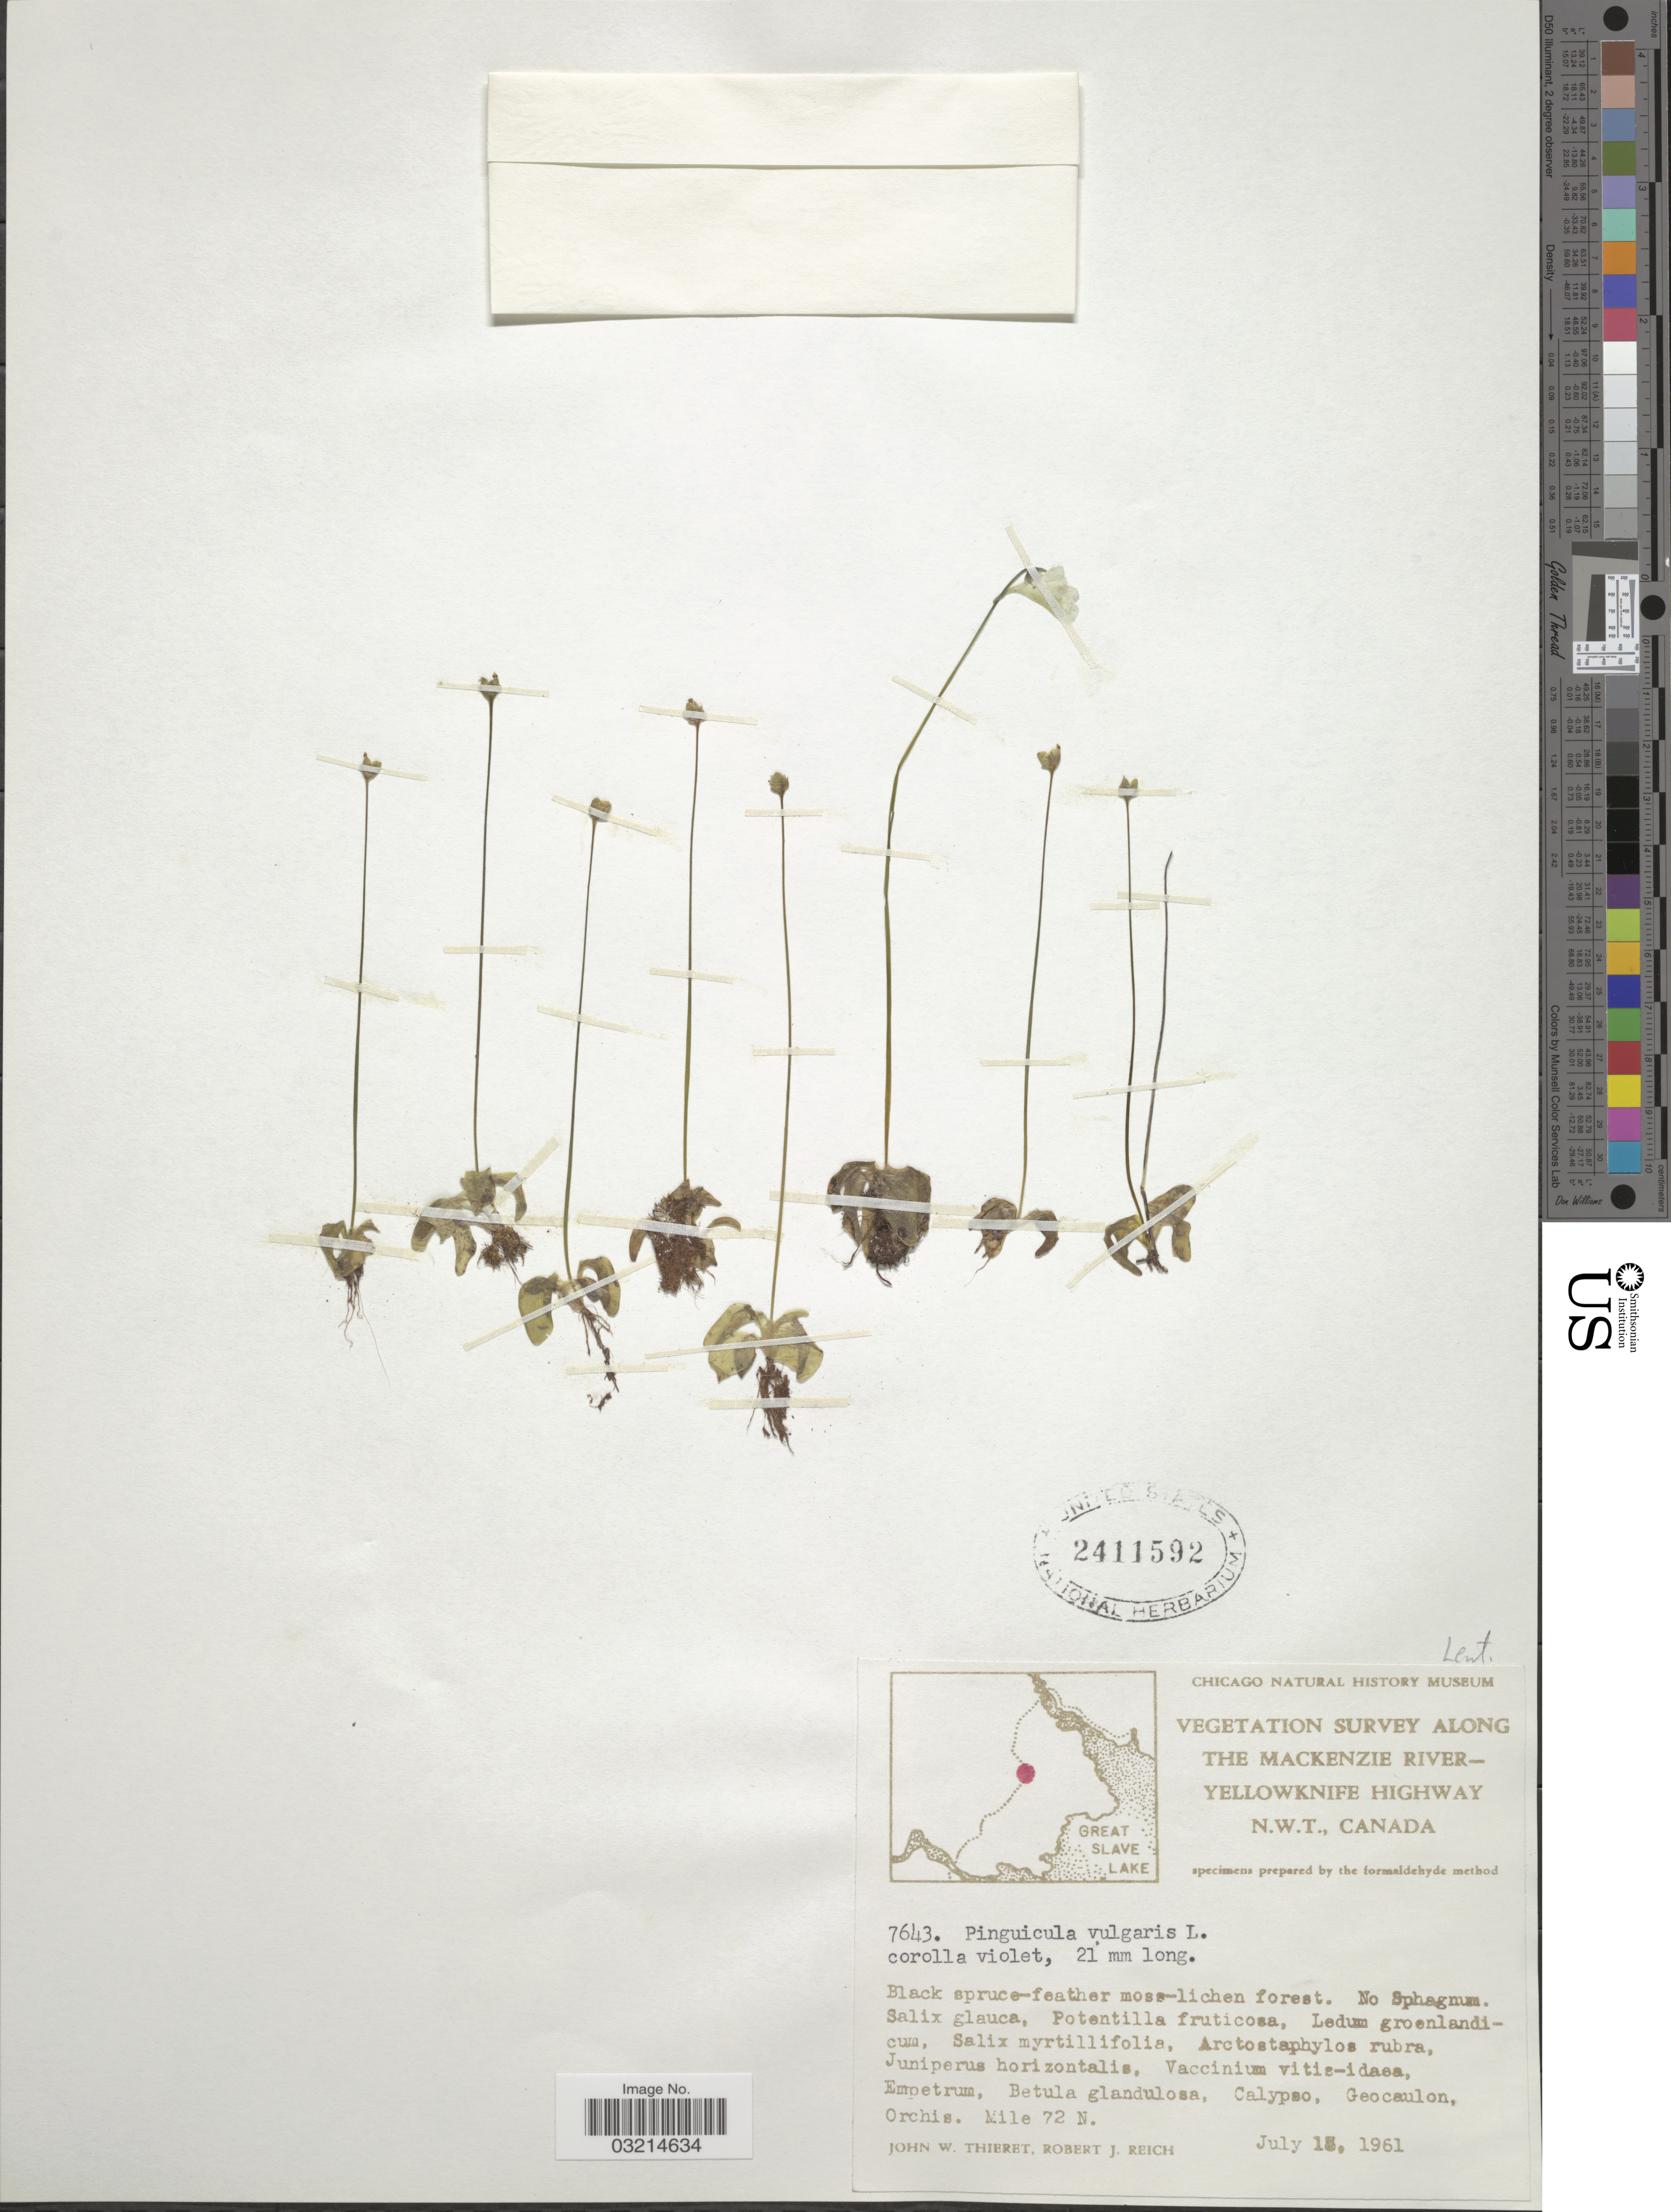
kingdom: Plantae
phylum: Tracheophyta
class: Magnoliopsida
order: Lamiales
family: Lentibulariaceae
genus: Pinguicula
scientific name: Pinguicula vulgaris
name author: L.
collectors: J. W. Thieret & R. Reich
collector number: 7643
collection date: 1961-07-13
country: Canada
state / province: Northwest Territories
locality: Vegetation Survey along The Mackenzie River- Yellowknife Highway. Mile 72 N.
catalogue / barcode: US 2411592